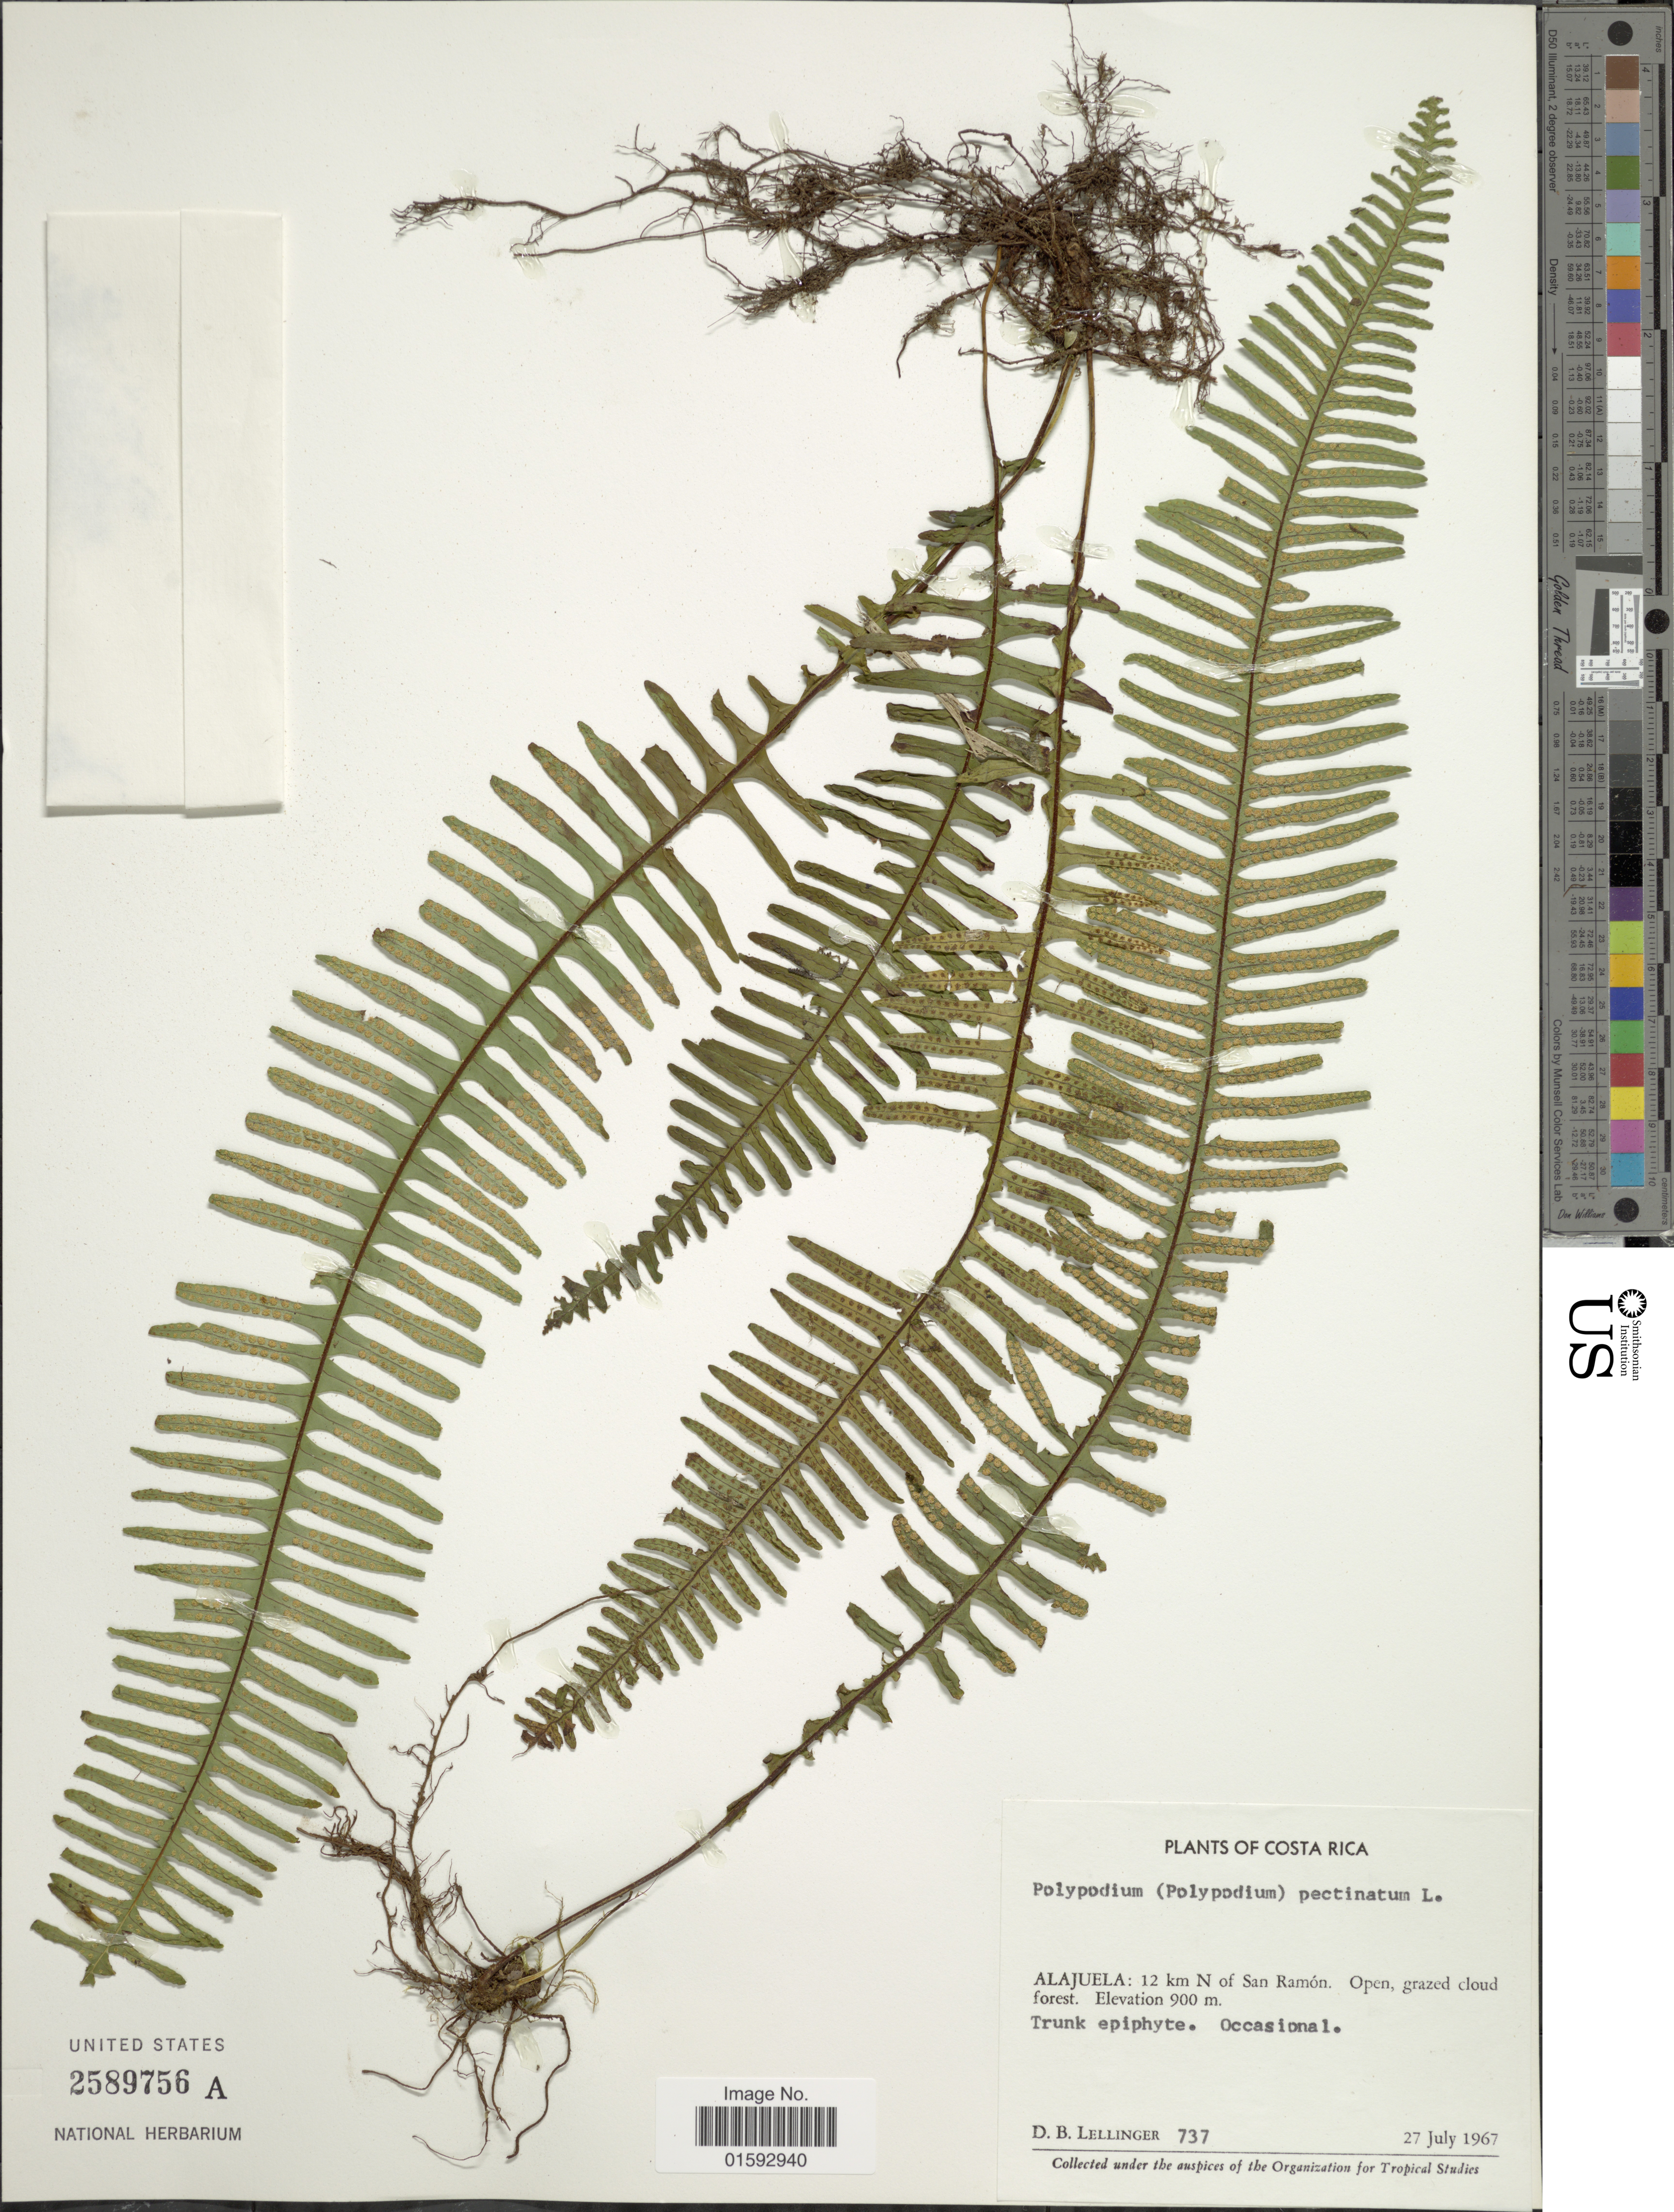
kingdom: Plantae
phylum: Tracheophyta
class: Polypodiopsida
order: Polypodiales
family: Polypodiaceae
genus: Pecluma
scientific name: Pecluma pectinata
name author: (L.) M.G. Price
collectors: D. B. Lellinger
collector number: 737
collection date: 1967-07-27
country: Costa Rica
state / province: Alajuela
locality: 12 km N of San Ramon. Open, grazed cloud forest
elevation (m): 900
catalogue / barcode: US 2589756A